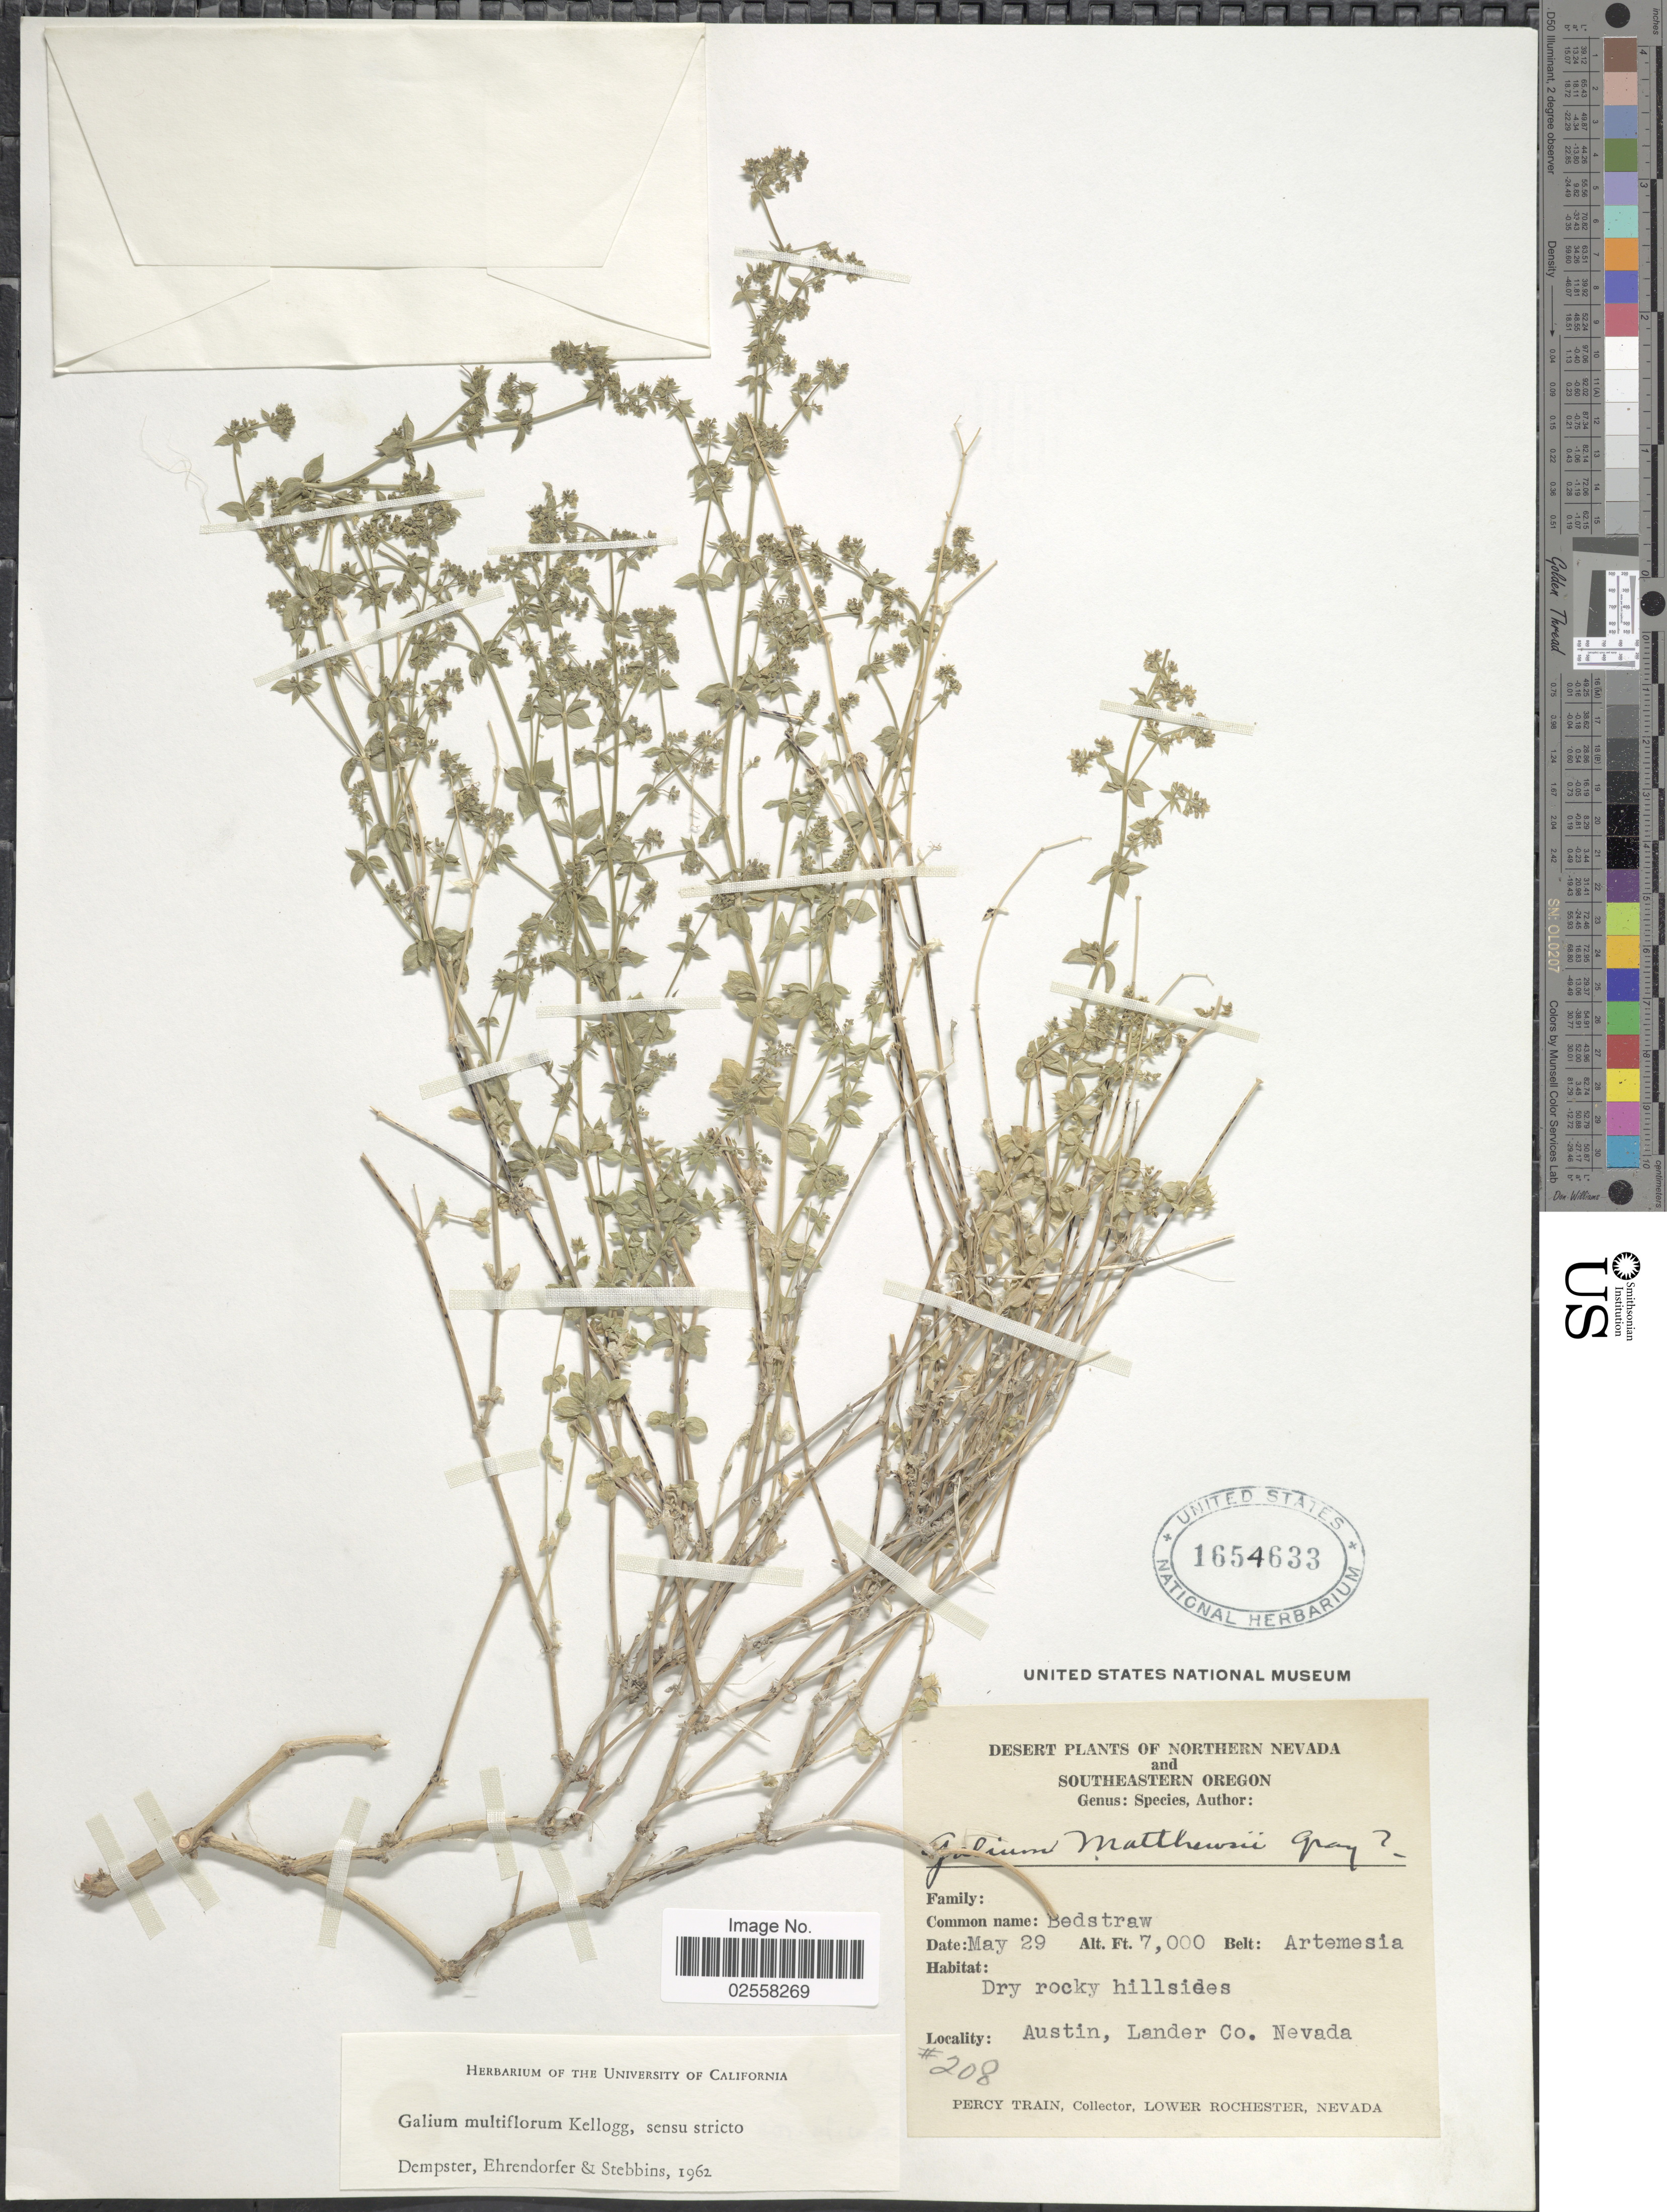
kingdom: Plantae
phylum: Tracheophyta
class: Magnoliopsida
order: Gentianales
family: Rubiaceae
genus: Galium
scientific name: Galium multiflorum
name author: Kellogg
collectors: P. Train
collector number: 208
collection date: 1929-05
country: United States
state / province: Nevada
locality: Northern Nevada, Belt: Artemesia. Austin, Lander Co.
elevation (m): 2134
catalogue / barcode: US 1654633